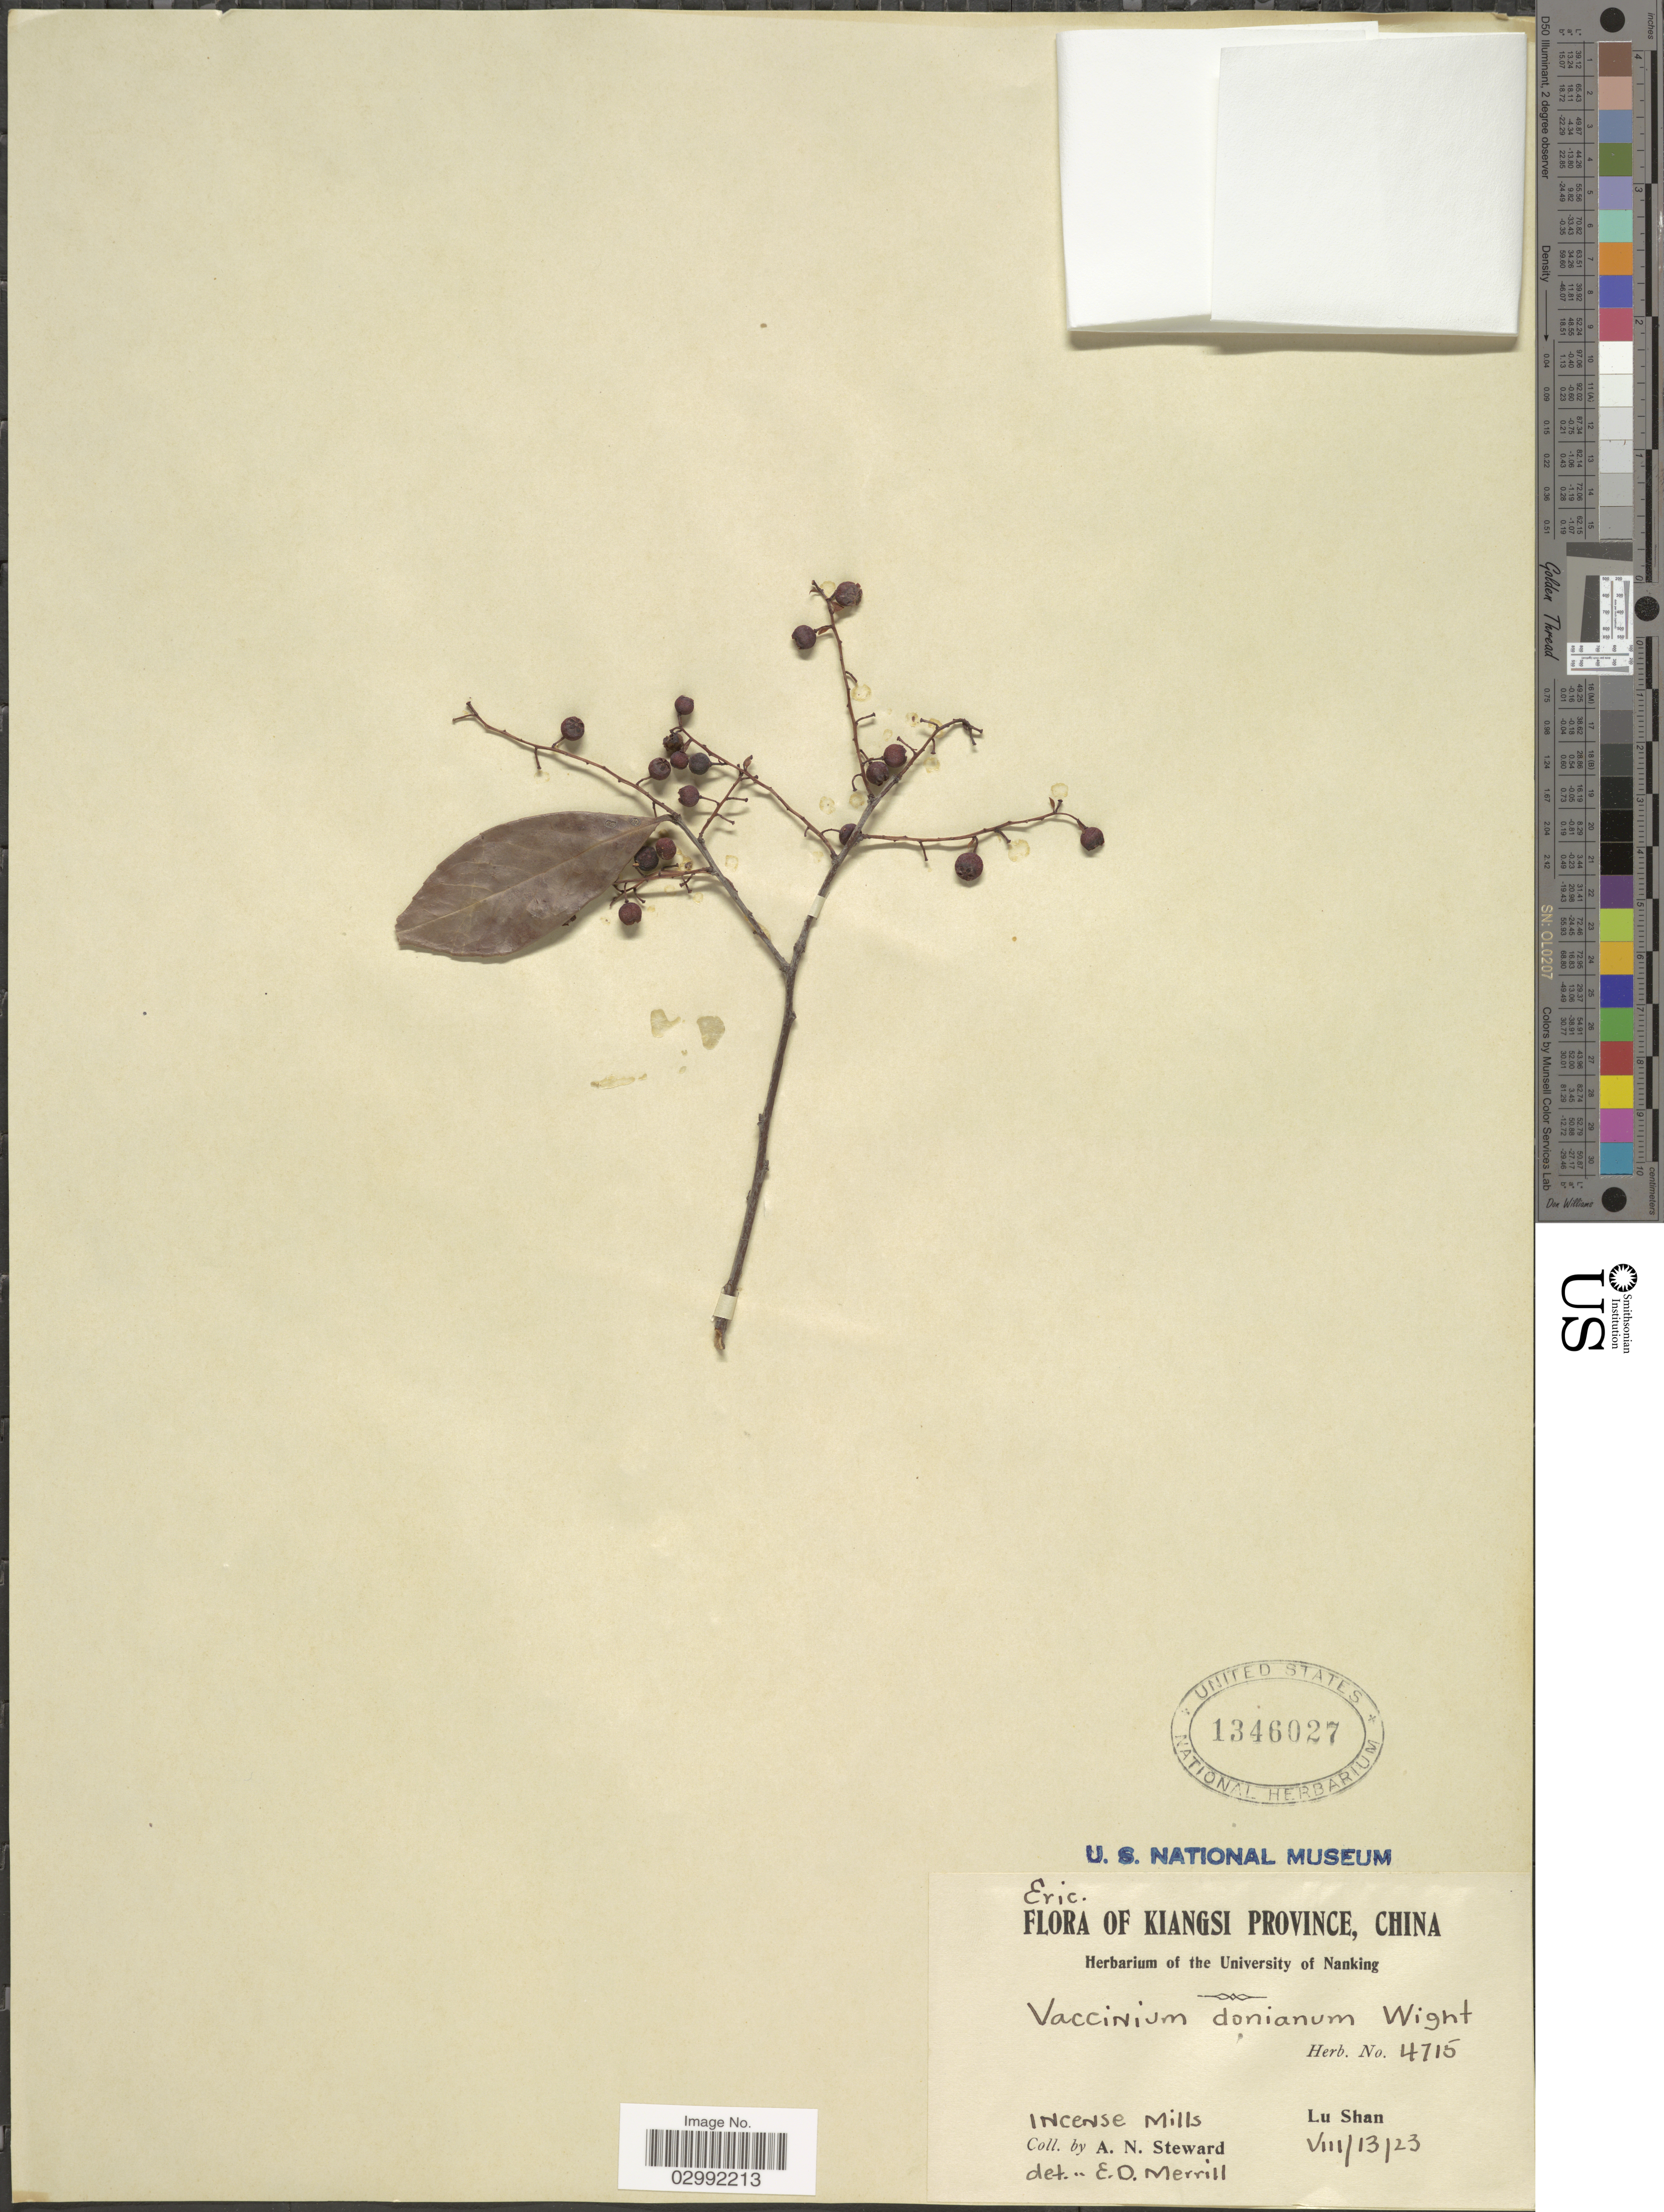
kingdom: Plantae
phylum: Tracheophyta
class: Magnoliopsida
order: Ericales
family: Ericaceae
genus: Vaccinium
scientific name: Vaccinium sprengelii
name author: (G. Don) Sleumer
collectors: A. N. Steward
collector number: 4715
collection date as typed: Transcribed d/m/y: 13/8/23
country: China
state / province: Jiangxi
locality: Kiangsi Province. Incense Mills. Lu Shan.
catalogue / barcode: US 1346027